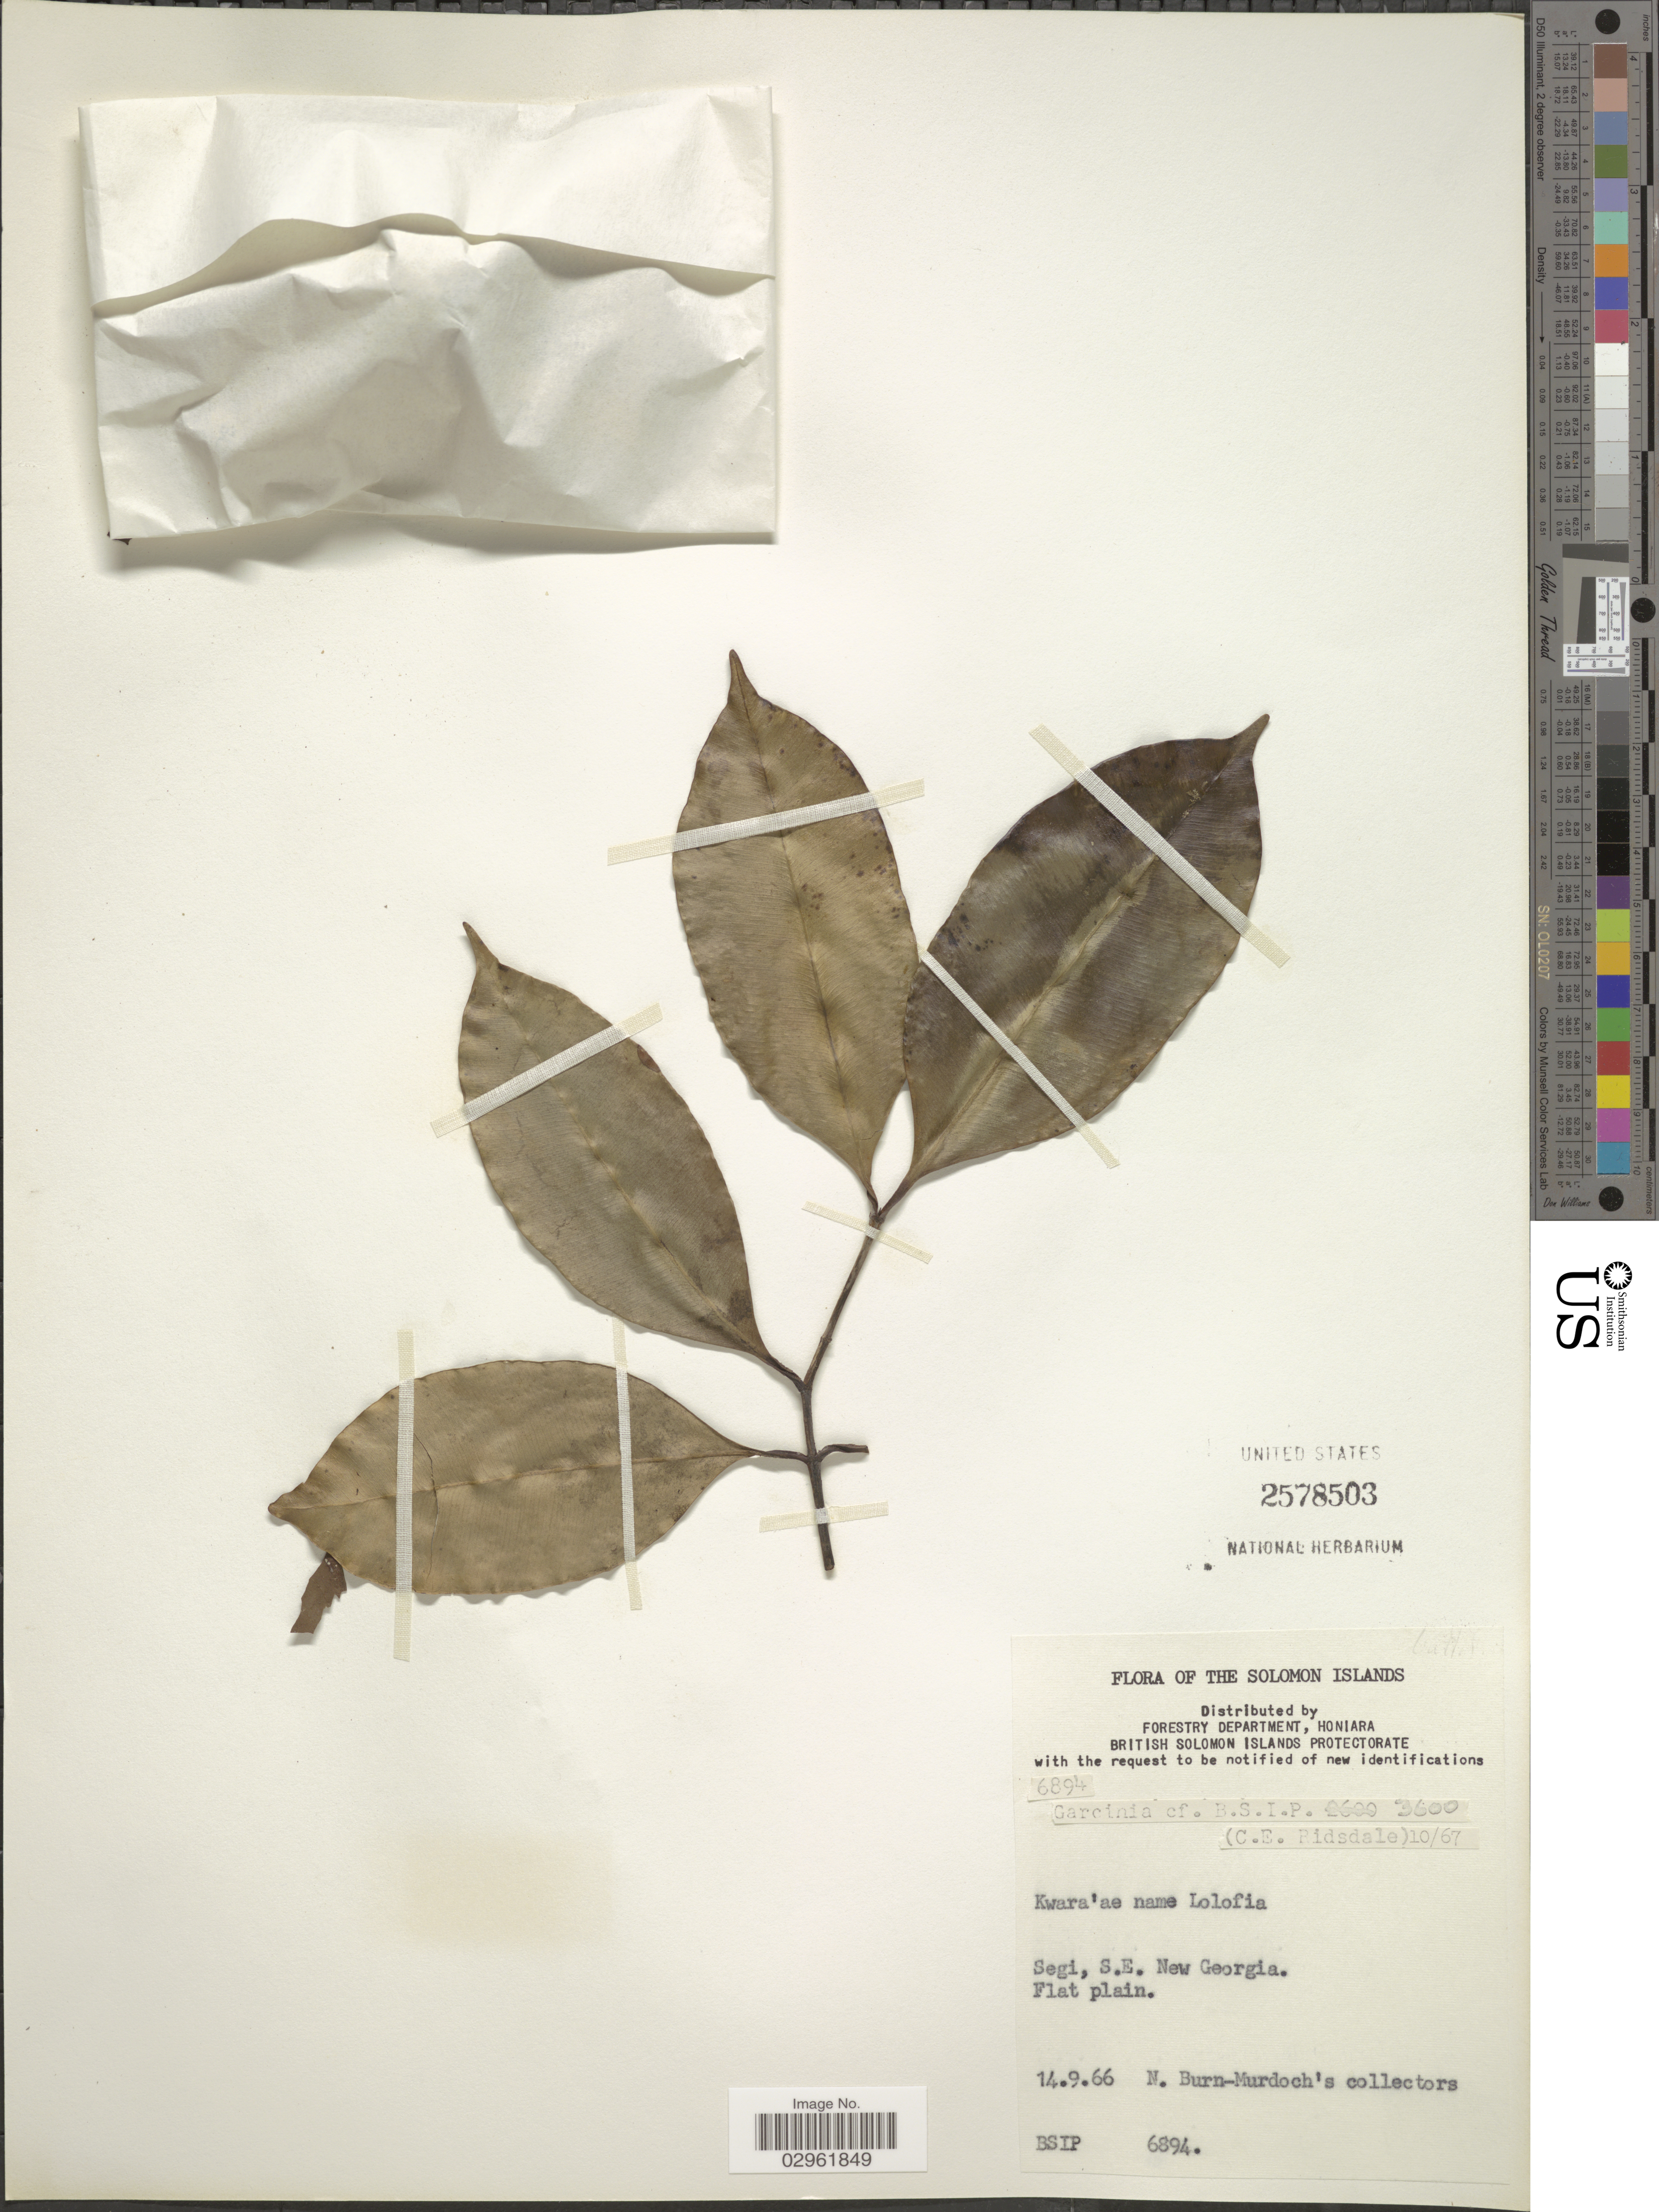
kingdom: Plantae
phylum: Tracheophyta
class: Magnoliopsida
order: Malpighiales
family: Clusiaceae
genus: Garcinia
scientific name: Garcinia sp.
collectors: N. Burn-Murdoch's collectors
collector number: BSIP 6894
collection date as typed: Transcribed d/m/y: 14/9/66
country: Solomon Islands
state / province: Solomon Islands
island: New Georgia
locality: Segi, S.E. New Georgia.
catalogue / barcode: US 2578503